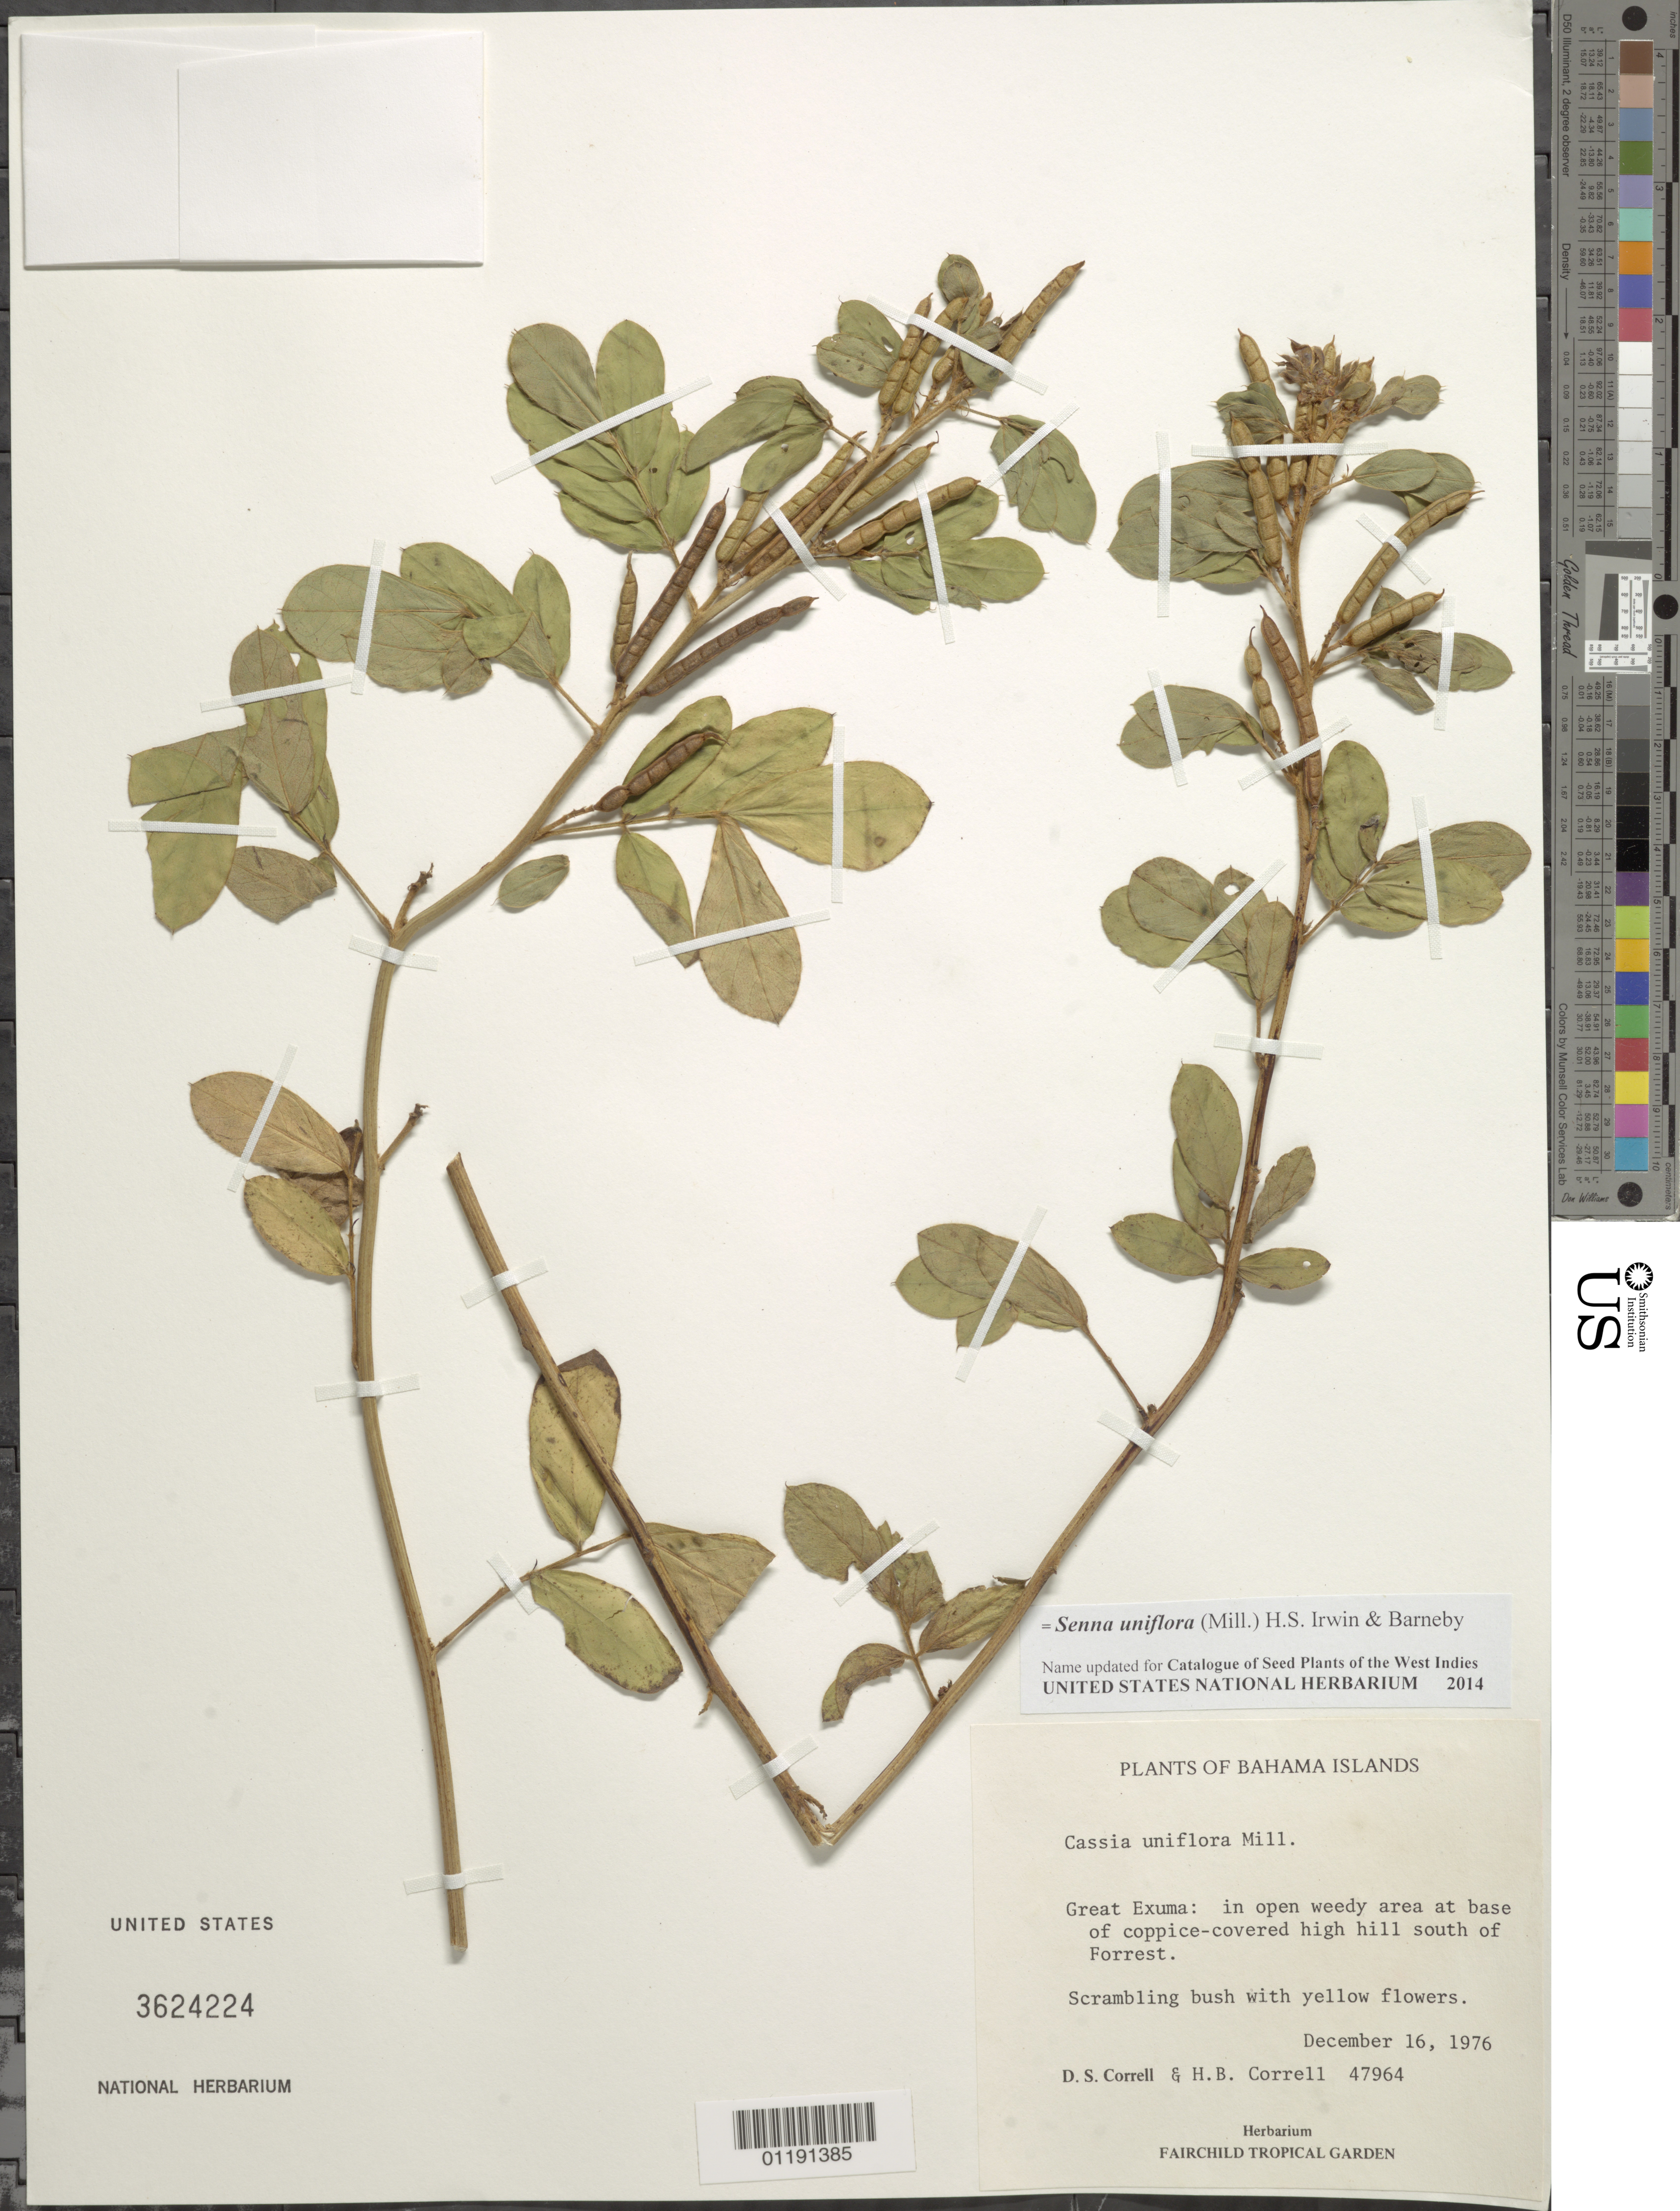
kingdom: Plantae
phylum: Tracheophyta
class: Magnoliopsida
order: Fabales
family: Fabaceae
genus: Senna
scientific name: Senna uniflora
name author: (Mill.) H.S. Irwin & Barneby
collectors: D. S. Correll & H. Correll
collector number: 47964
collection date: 1976-12-16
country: Bahamas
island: Great Exuma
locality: In open weedy area at base of coppice-covered high hill S of Forrest.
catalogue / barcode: US 3624224